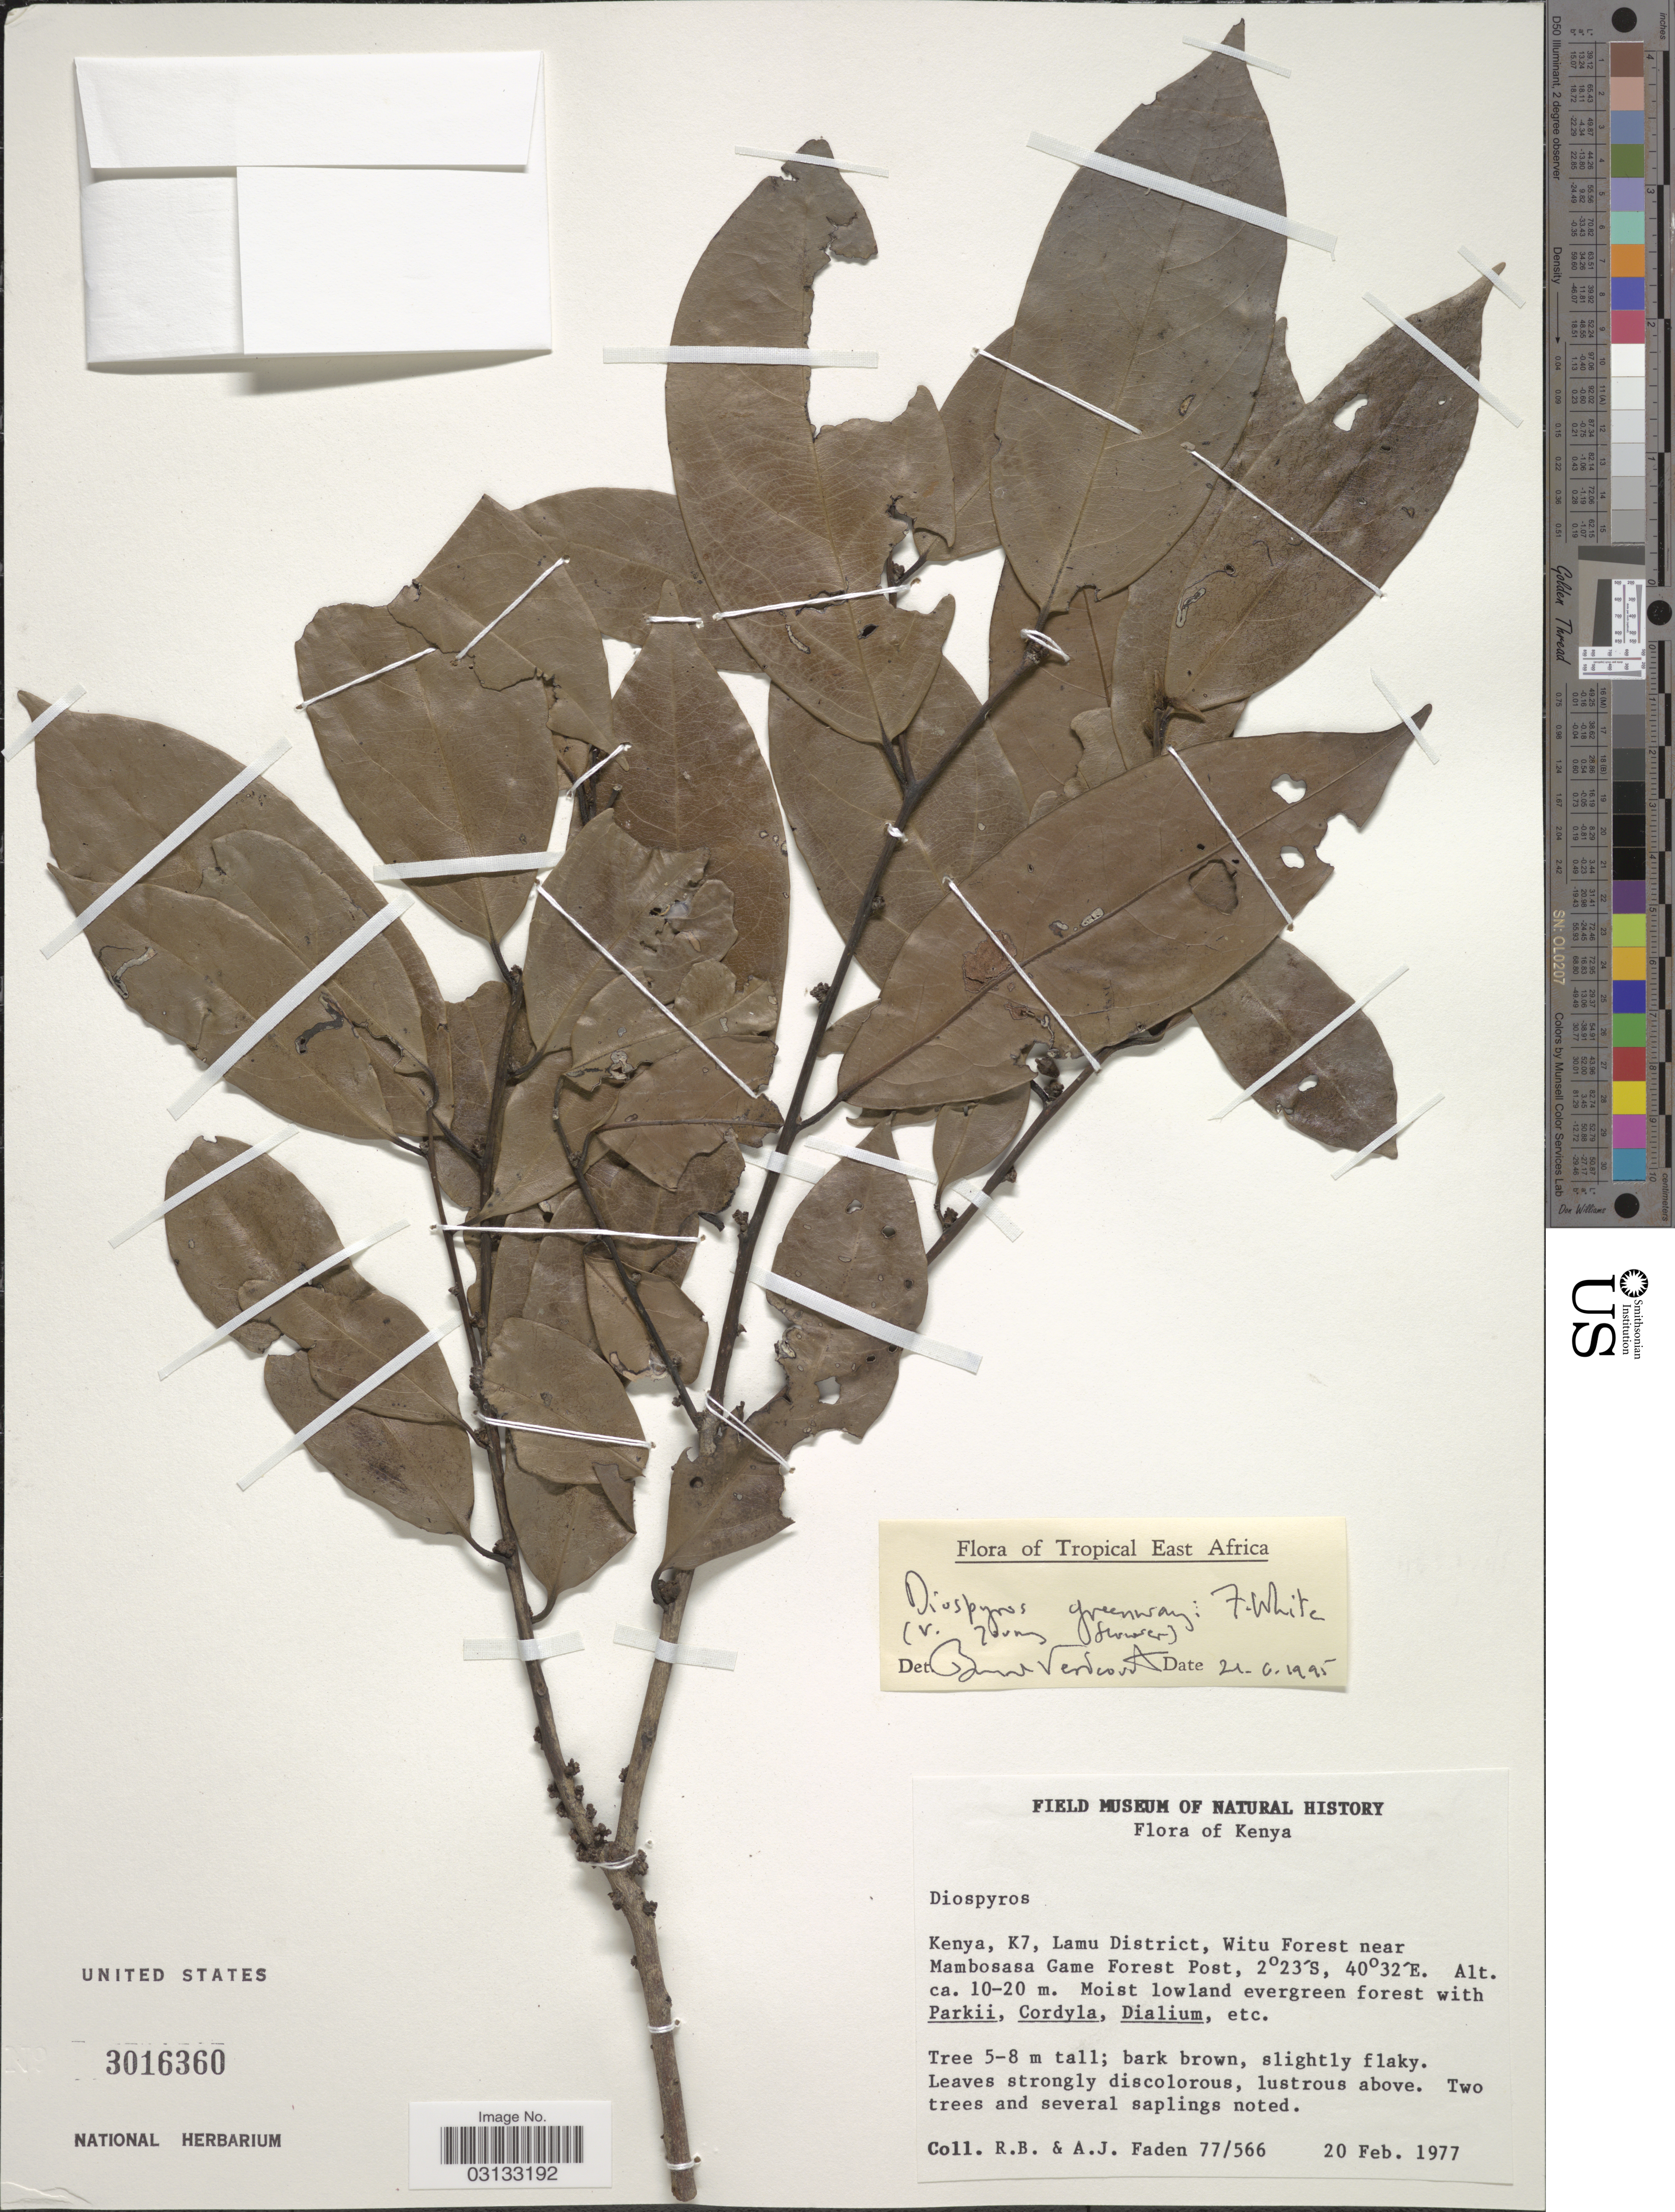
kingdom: Plantae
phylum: Tracheophyta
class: Magnoliopsida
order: Ericales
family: Ebenaceae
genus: Diospyros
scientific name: Diospyros greenwayi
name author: F. White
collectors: R. B. Faden & A. J. Faden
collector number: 77/566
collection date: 1977-02-20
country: Kenya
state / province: Lamu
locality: Kenya, K7, Lamu District, Witu Forest near Mambosasa Game Forest Post.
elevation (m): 10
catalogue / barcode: US 3016360